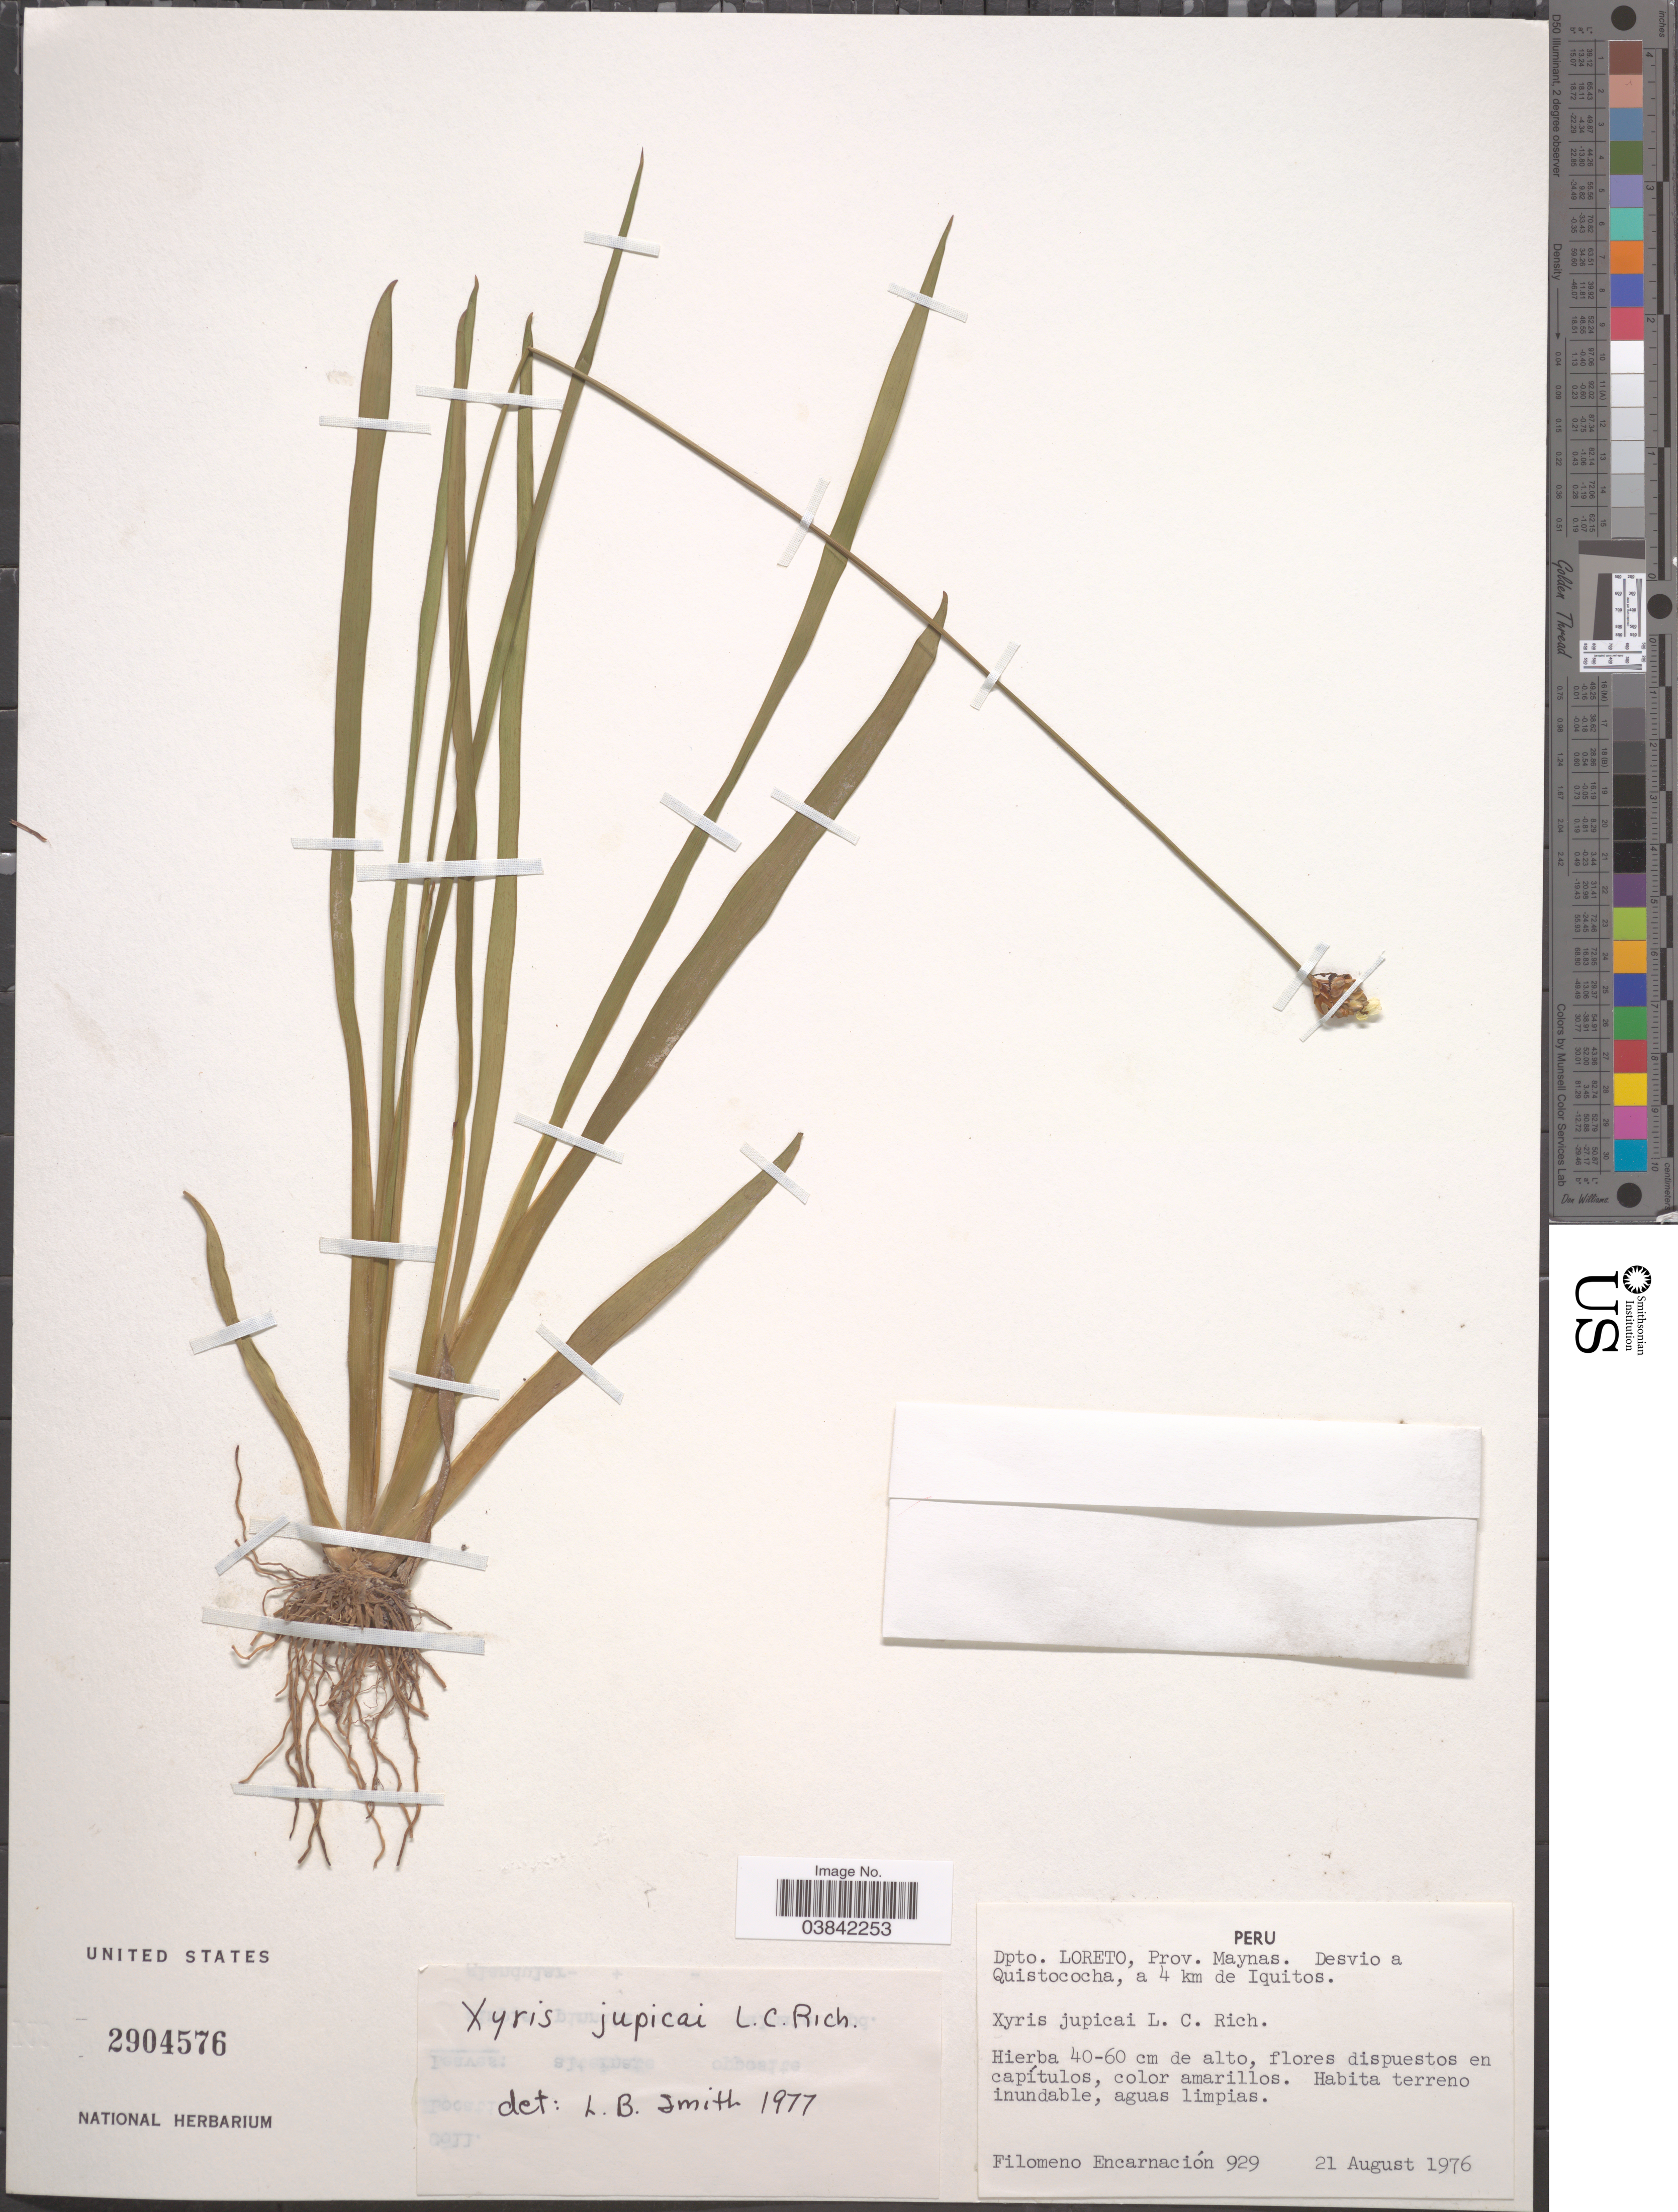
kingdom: Plantae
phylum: Tracheophyta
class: Liliopsida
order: Poales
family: Xyridaceae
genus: Xyris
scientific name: Xyris jupicai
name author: Rich.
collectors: F. Encarnación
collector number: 929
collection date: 1976-08-21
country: Peru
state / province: Loreto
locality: Dpto. Loreto, Prov. Maynas. Desvio a Quistococha, a 4 km de Iquitos.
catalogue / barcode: US 2904576